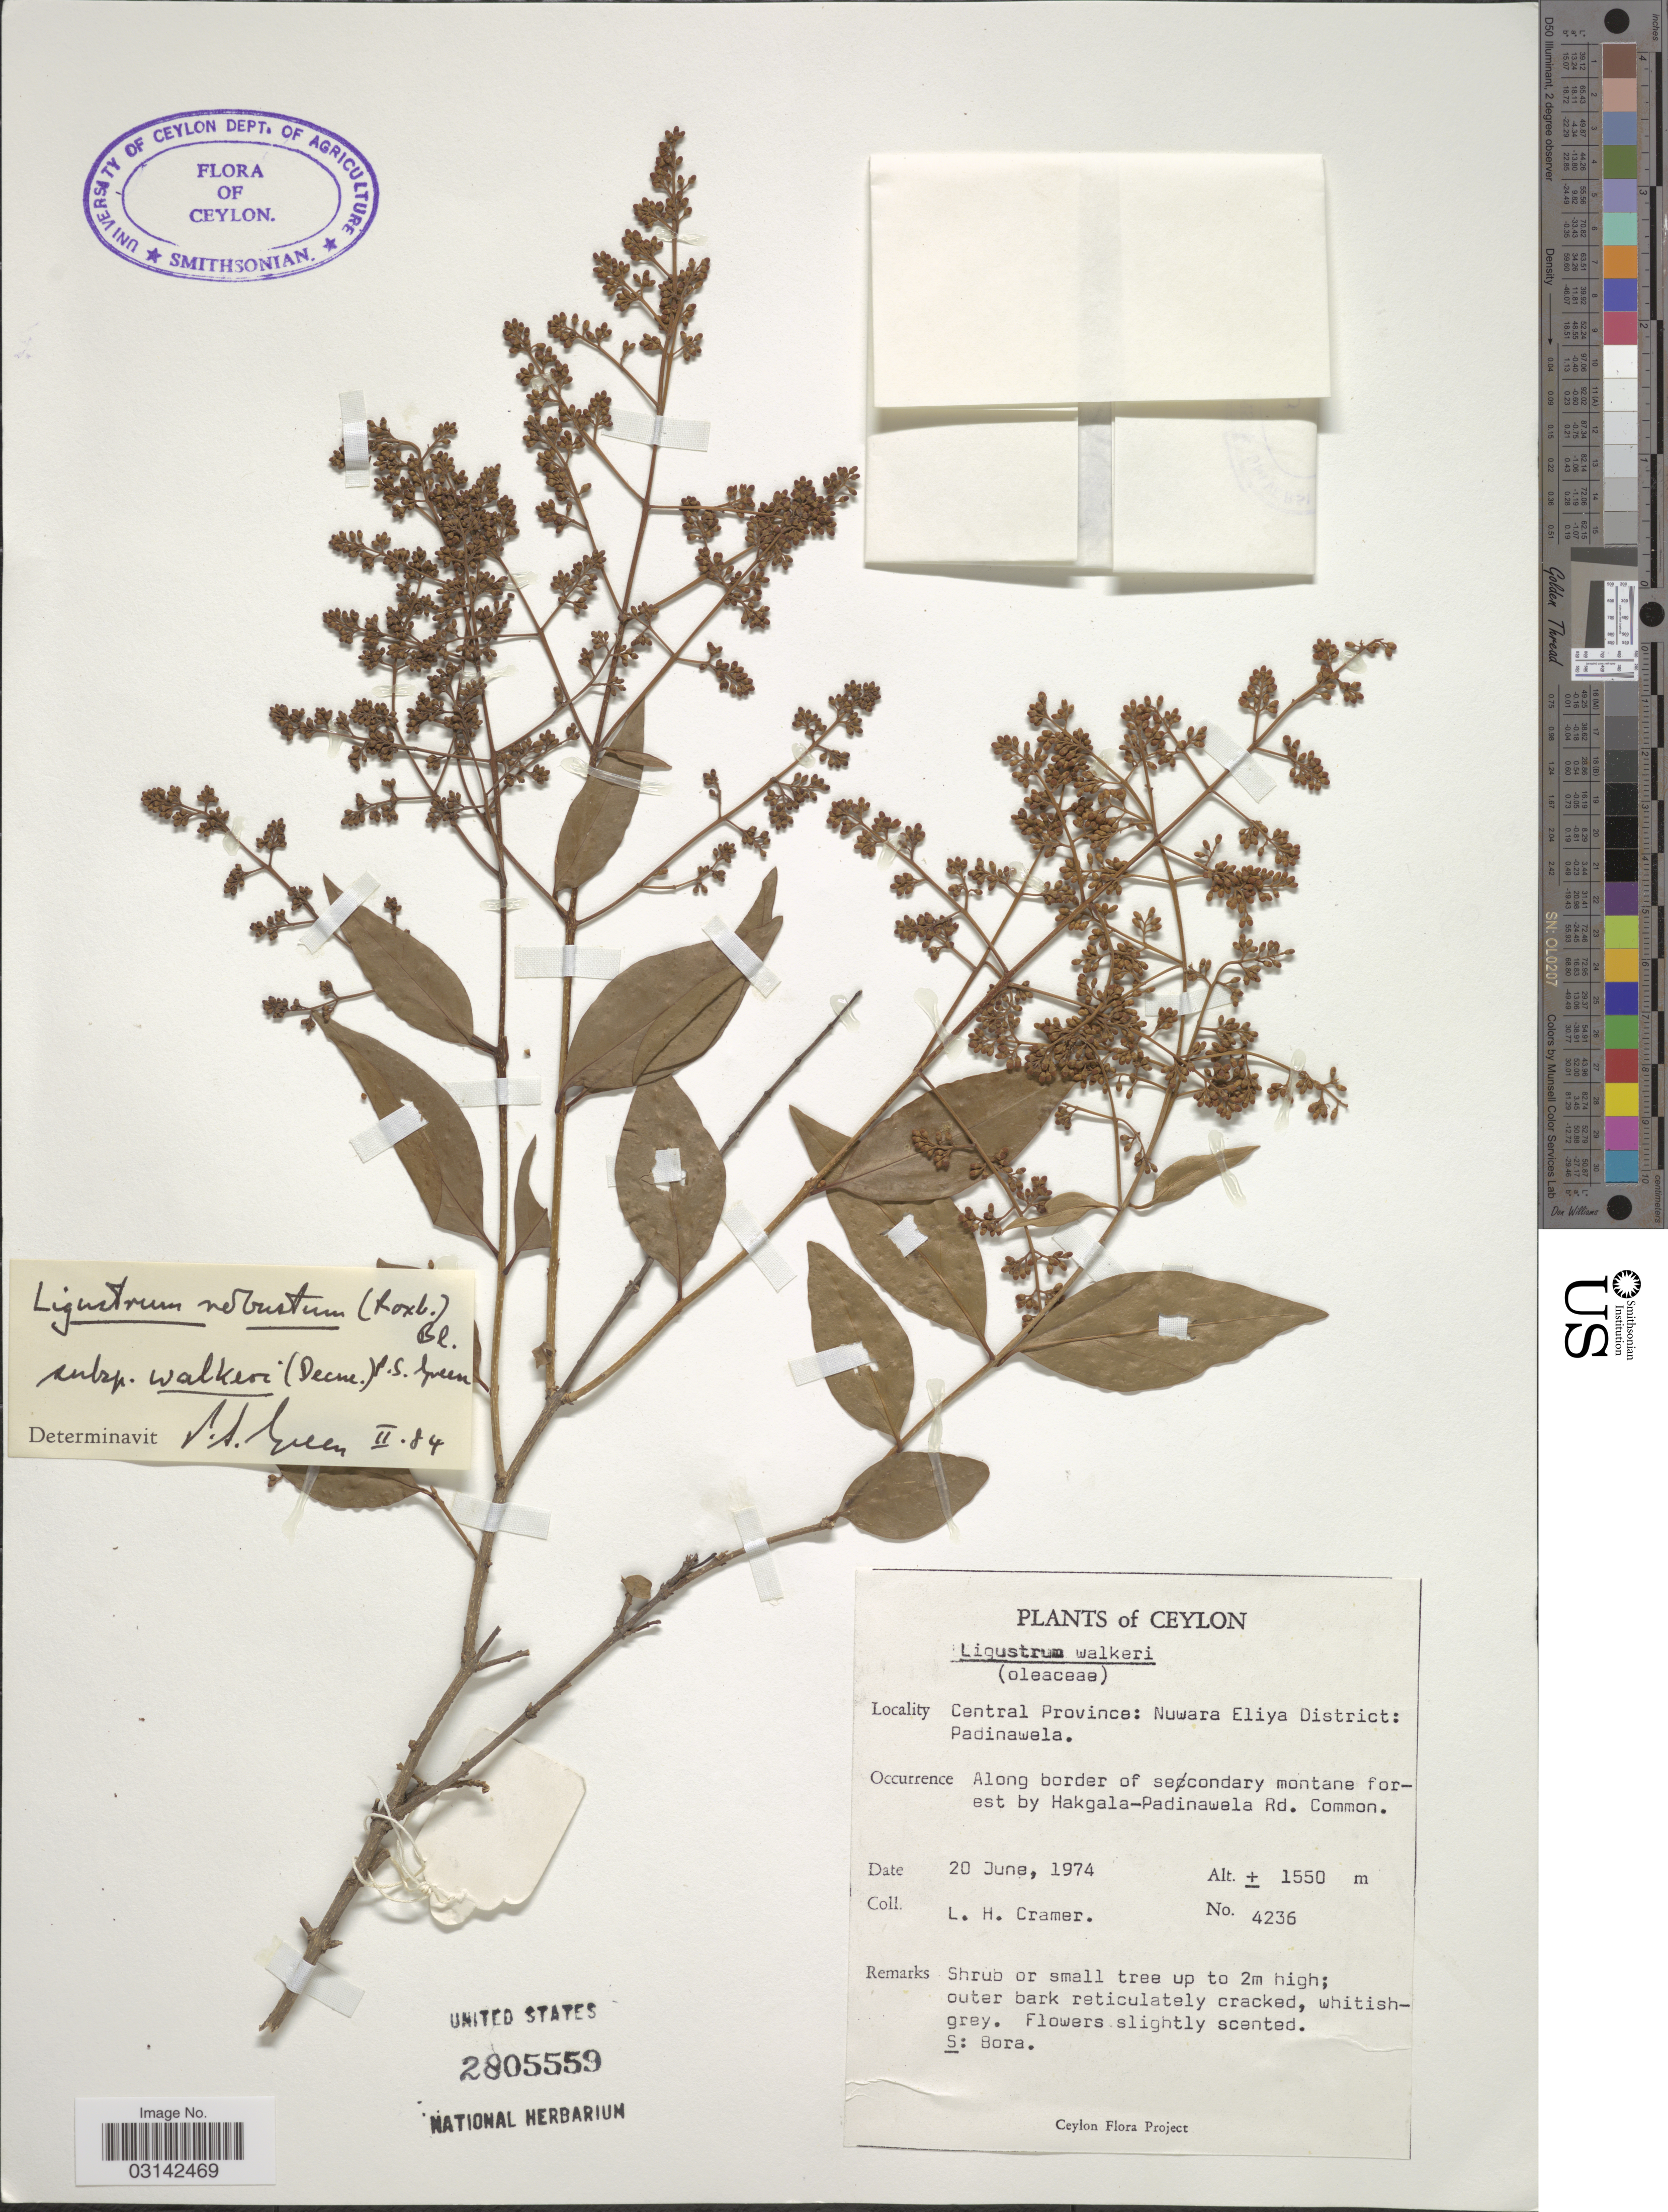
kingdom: Plantae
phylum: Tracheophyta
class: Magnoliopsida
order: Lamiales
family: Oleaceae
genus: Ligustrum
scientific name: Ligustrum robustum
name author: (Roxb.) Blume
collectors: L. H. Cramer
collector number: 4236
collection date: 1974-06-20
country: Sri Lanka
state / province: Central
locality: Ceylon, Nuwara Eliya District: Padinawela. Along border of secondary montane forest by Hakgala-Padinawela Rd.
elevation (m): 1550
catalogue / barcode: US 2805559